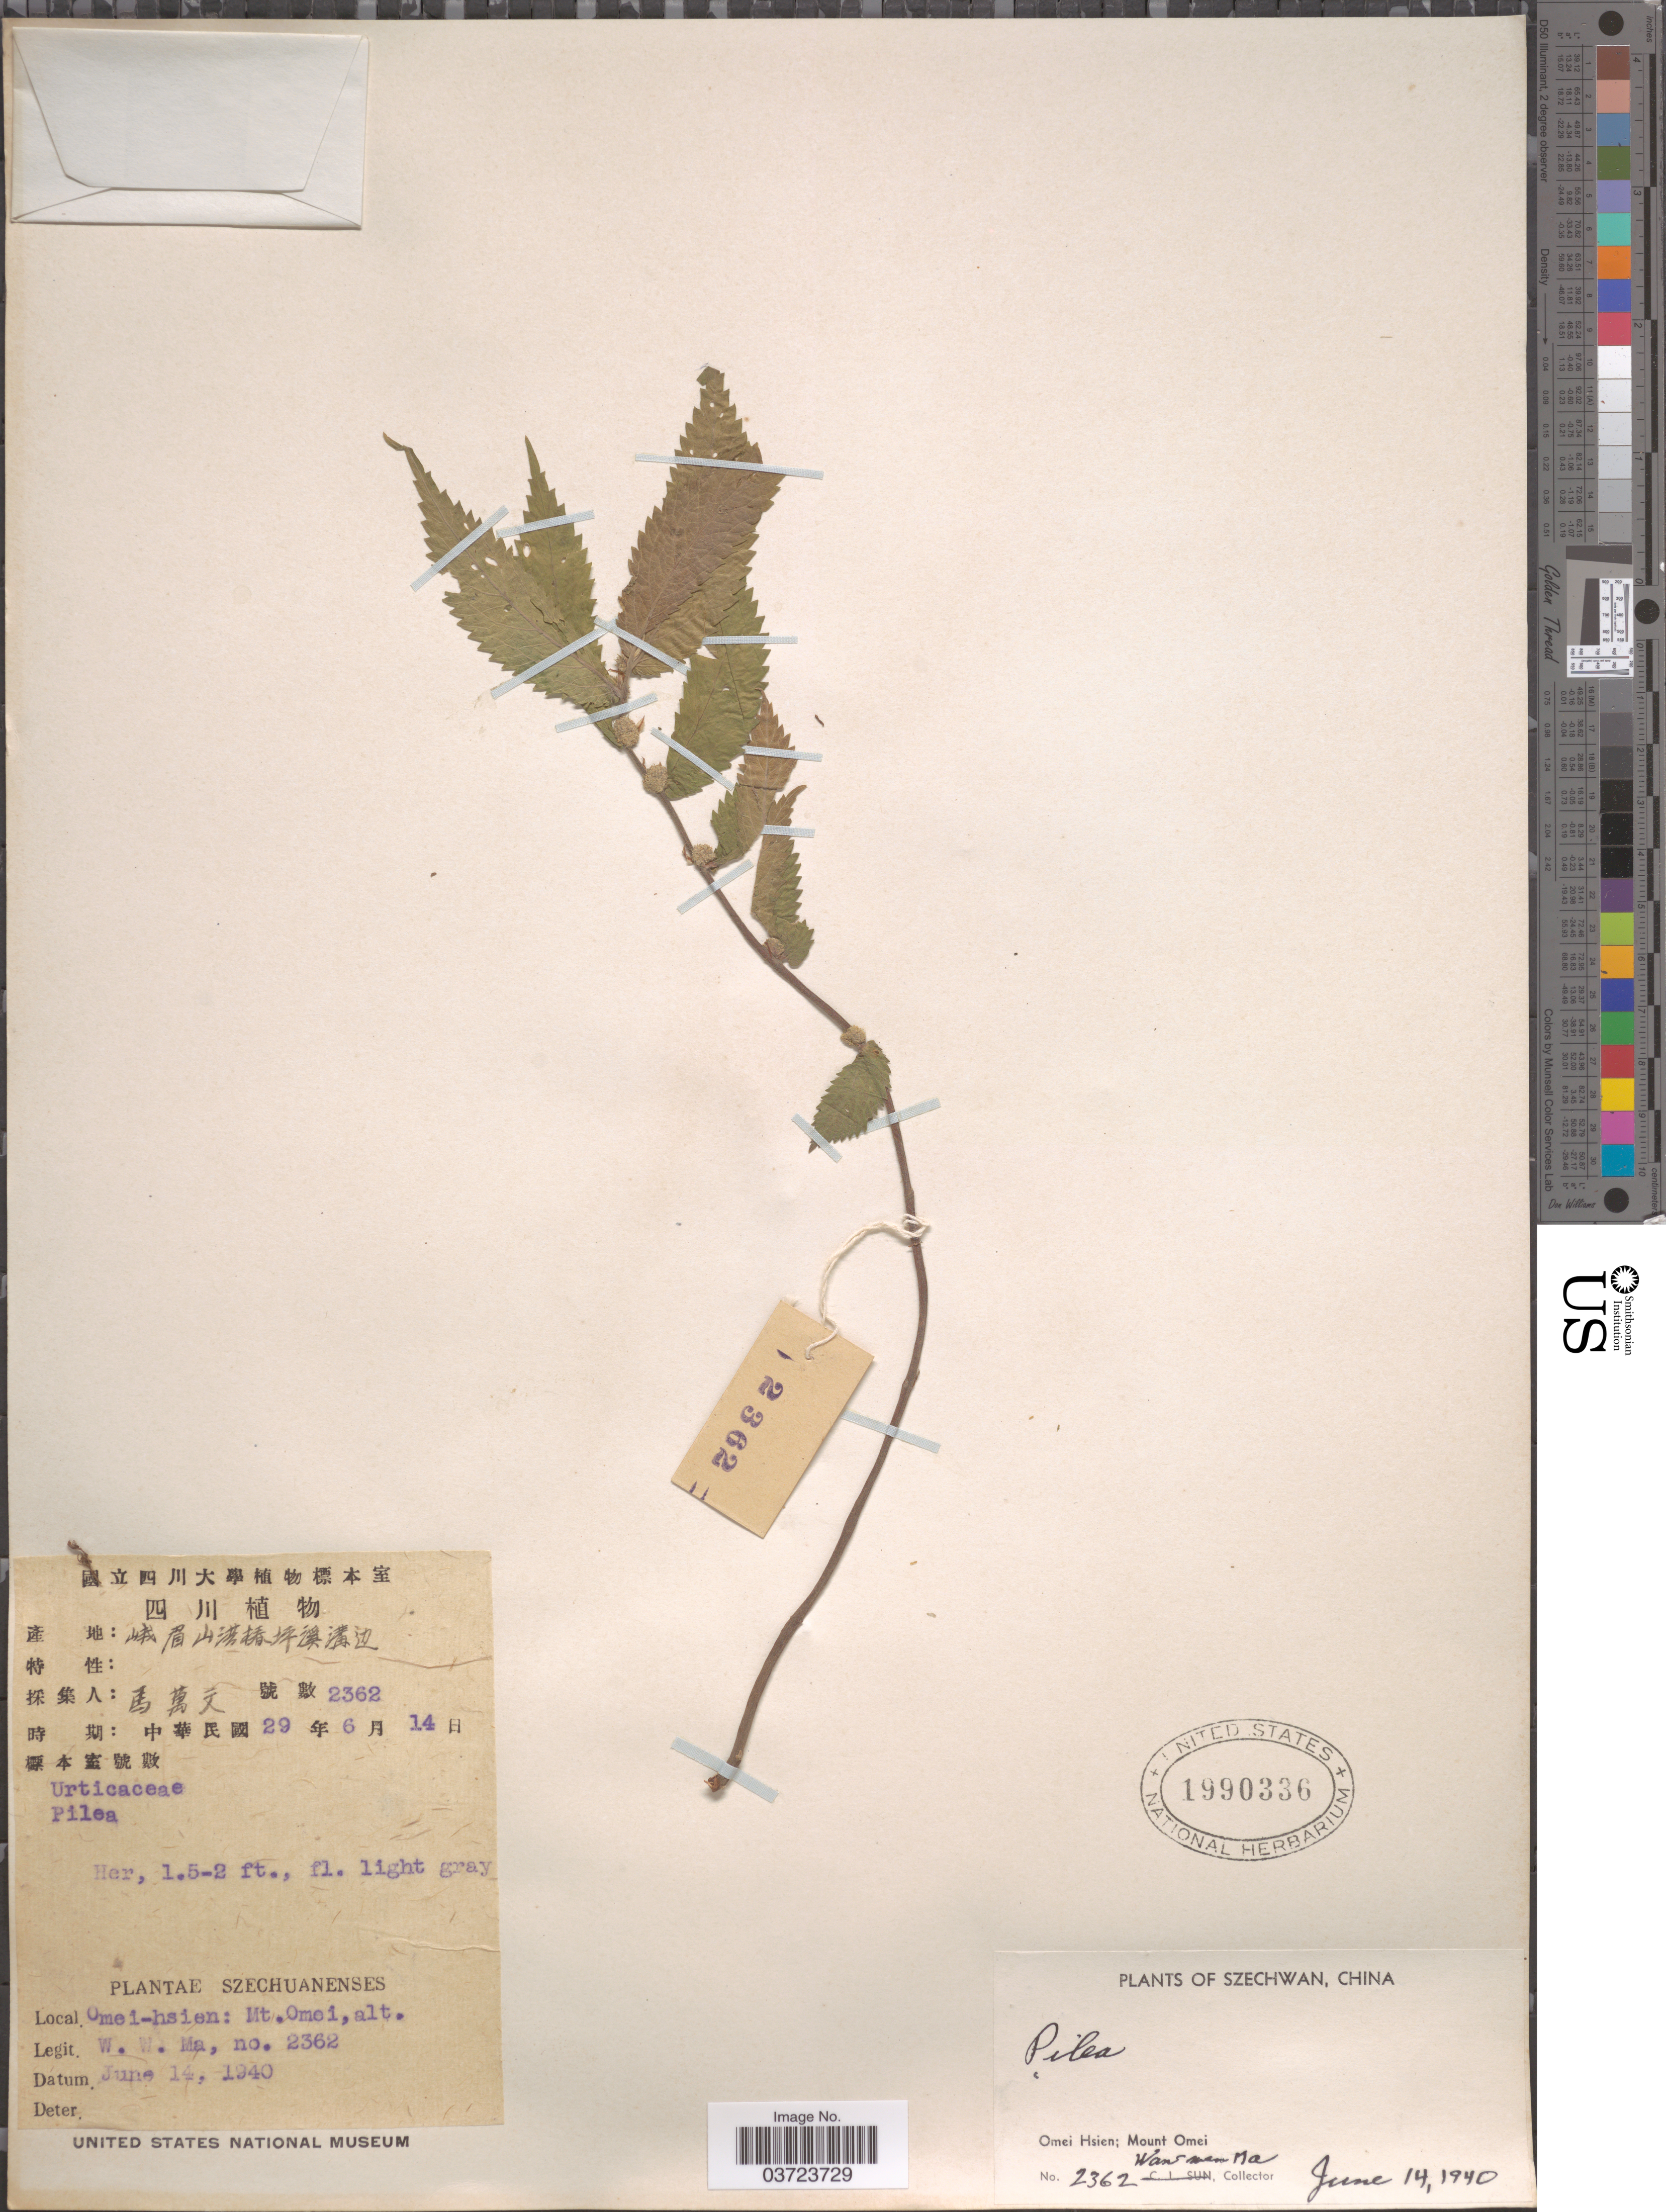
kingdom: Plantae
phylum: Tracheophyta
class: Magnoliopsida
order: Rosales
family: Urticaceae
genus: Pilea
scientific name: Pilea sp.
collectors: W. Ma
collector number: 2362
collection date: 1940-06-14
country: China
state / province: Sichuan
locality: Szechwan. Omei Hsien; Mount Omei.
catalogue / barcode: US 1990336